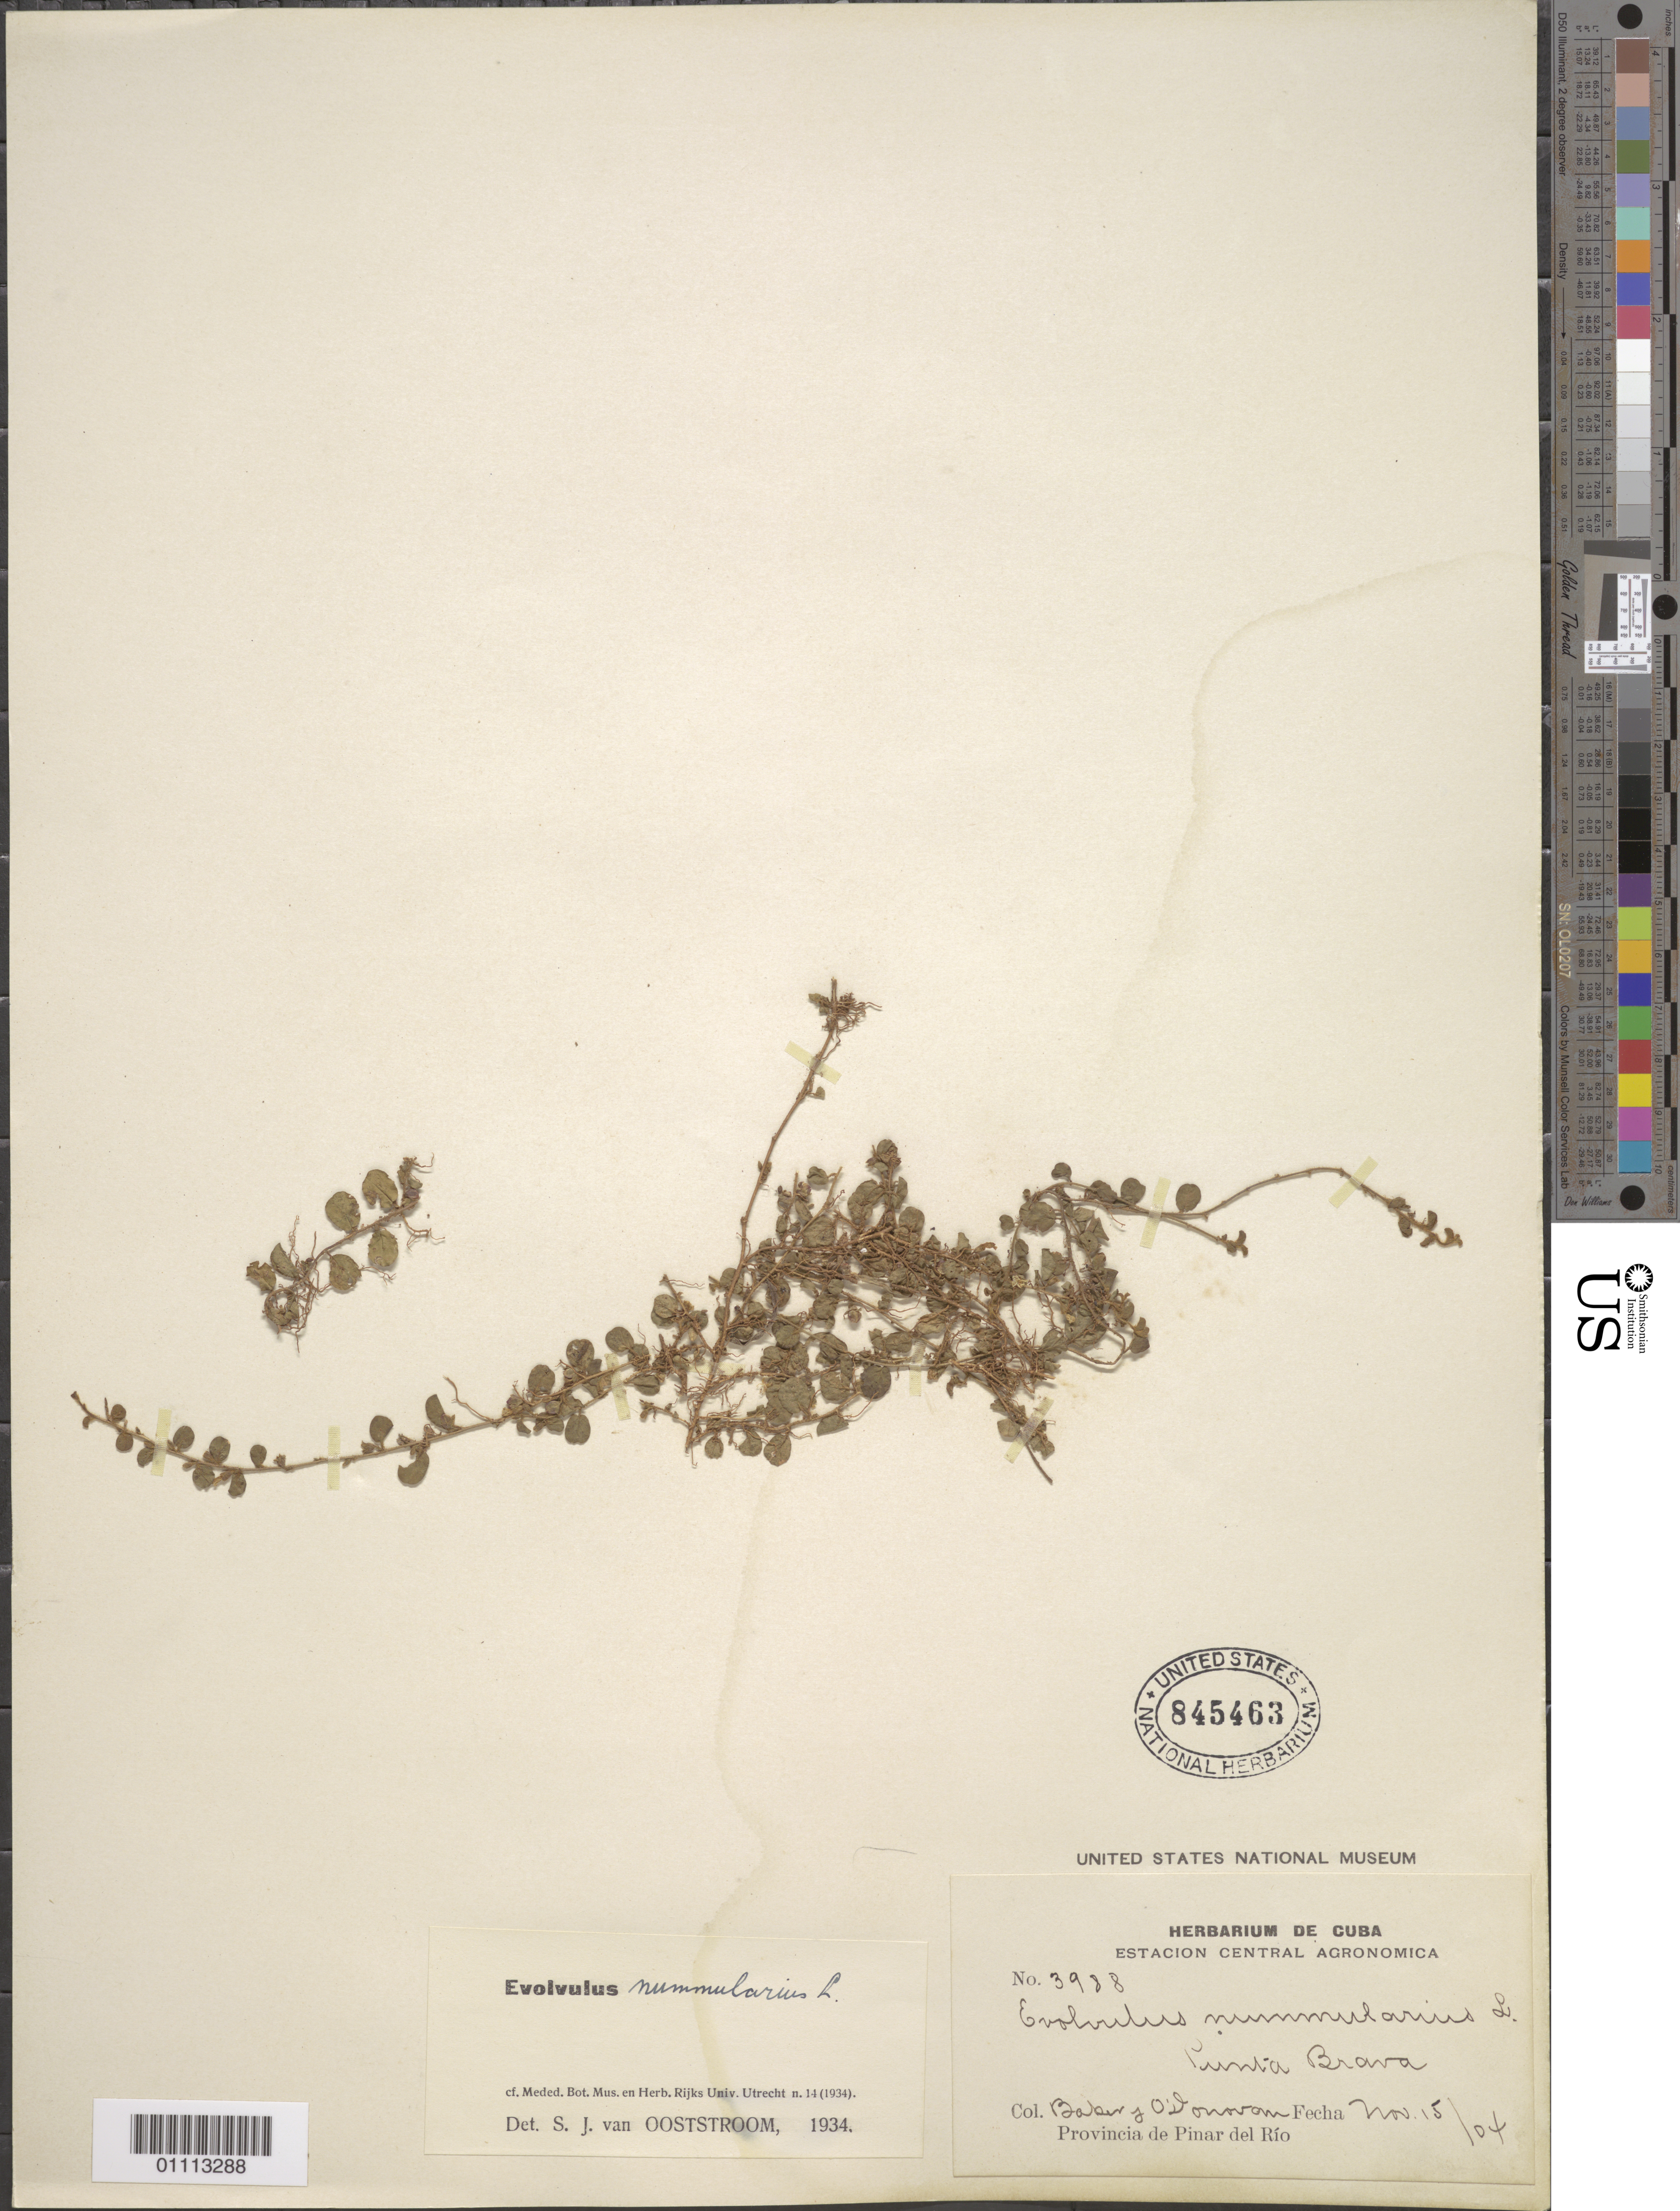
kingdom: Plantae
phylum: Tracheophyta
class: Magnoliopsida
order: Solanales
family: Convolvulaceae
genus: Evolvulus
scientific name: Evolvulus nummularius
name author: (L.) L.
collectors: C. F. Baker & E. O'Donovan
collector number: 3988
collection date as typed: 15 Nov 1904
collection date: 1904-11-15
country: Cuba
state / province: Pinar del Rio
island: Cuba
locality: Pinta Brara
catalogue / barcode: US 845463